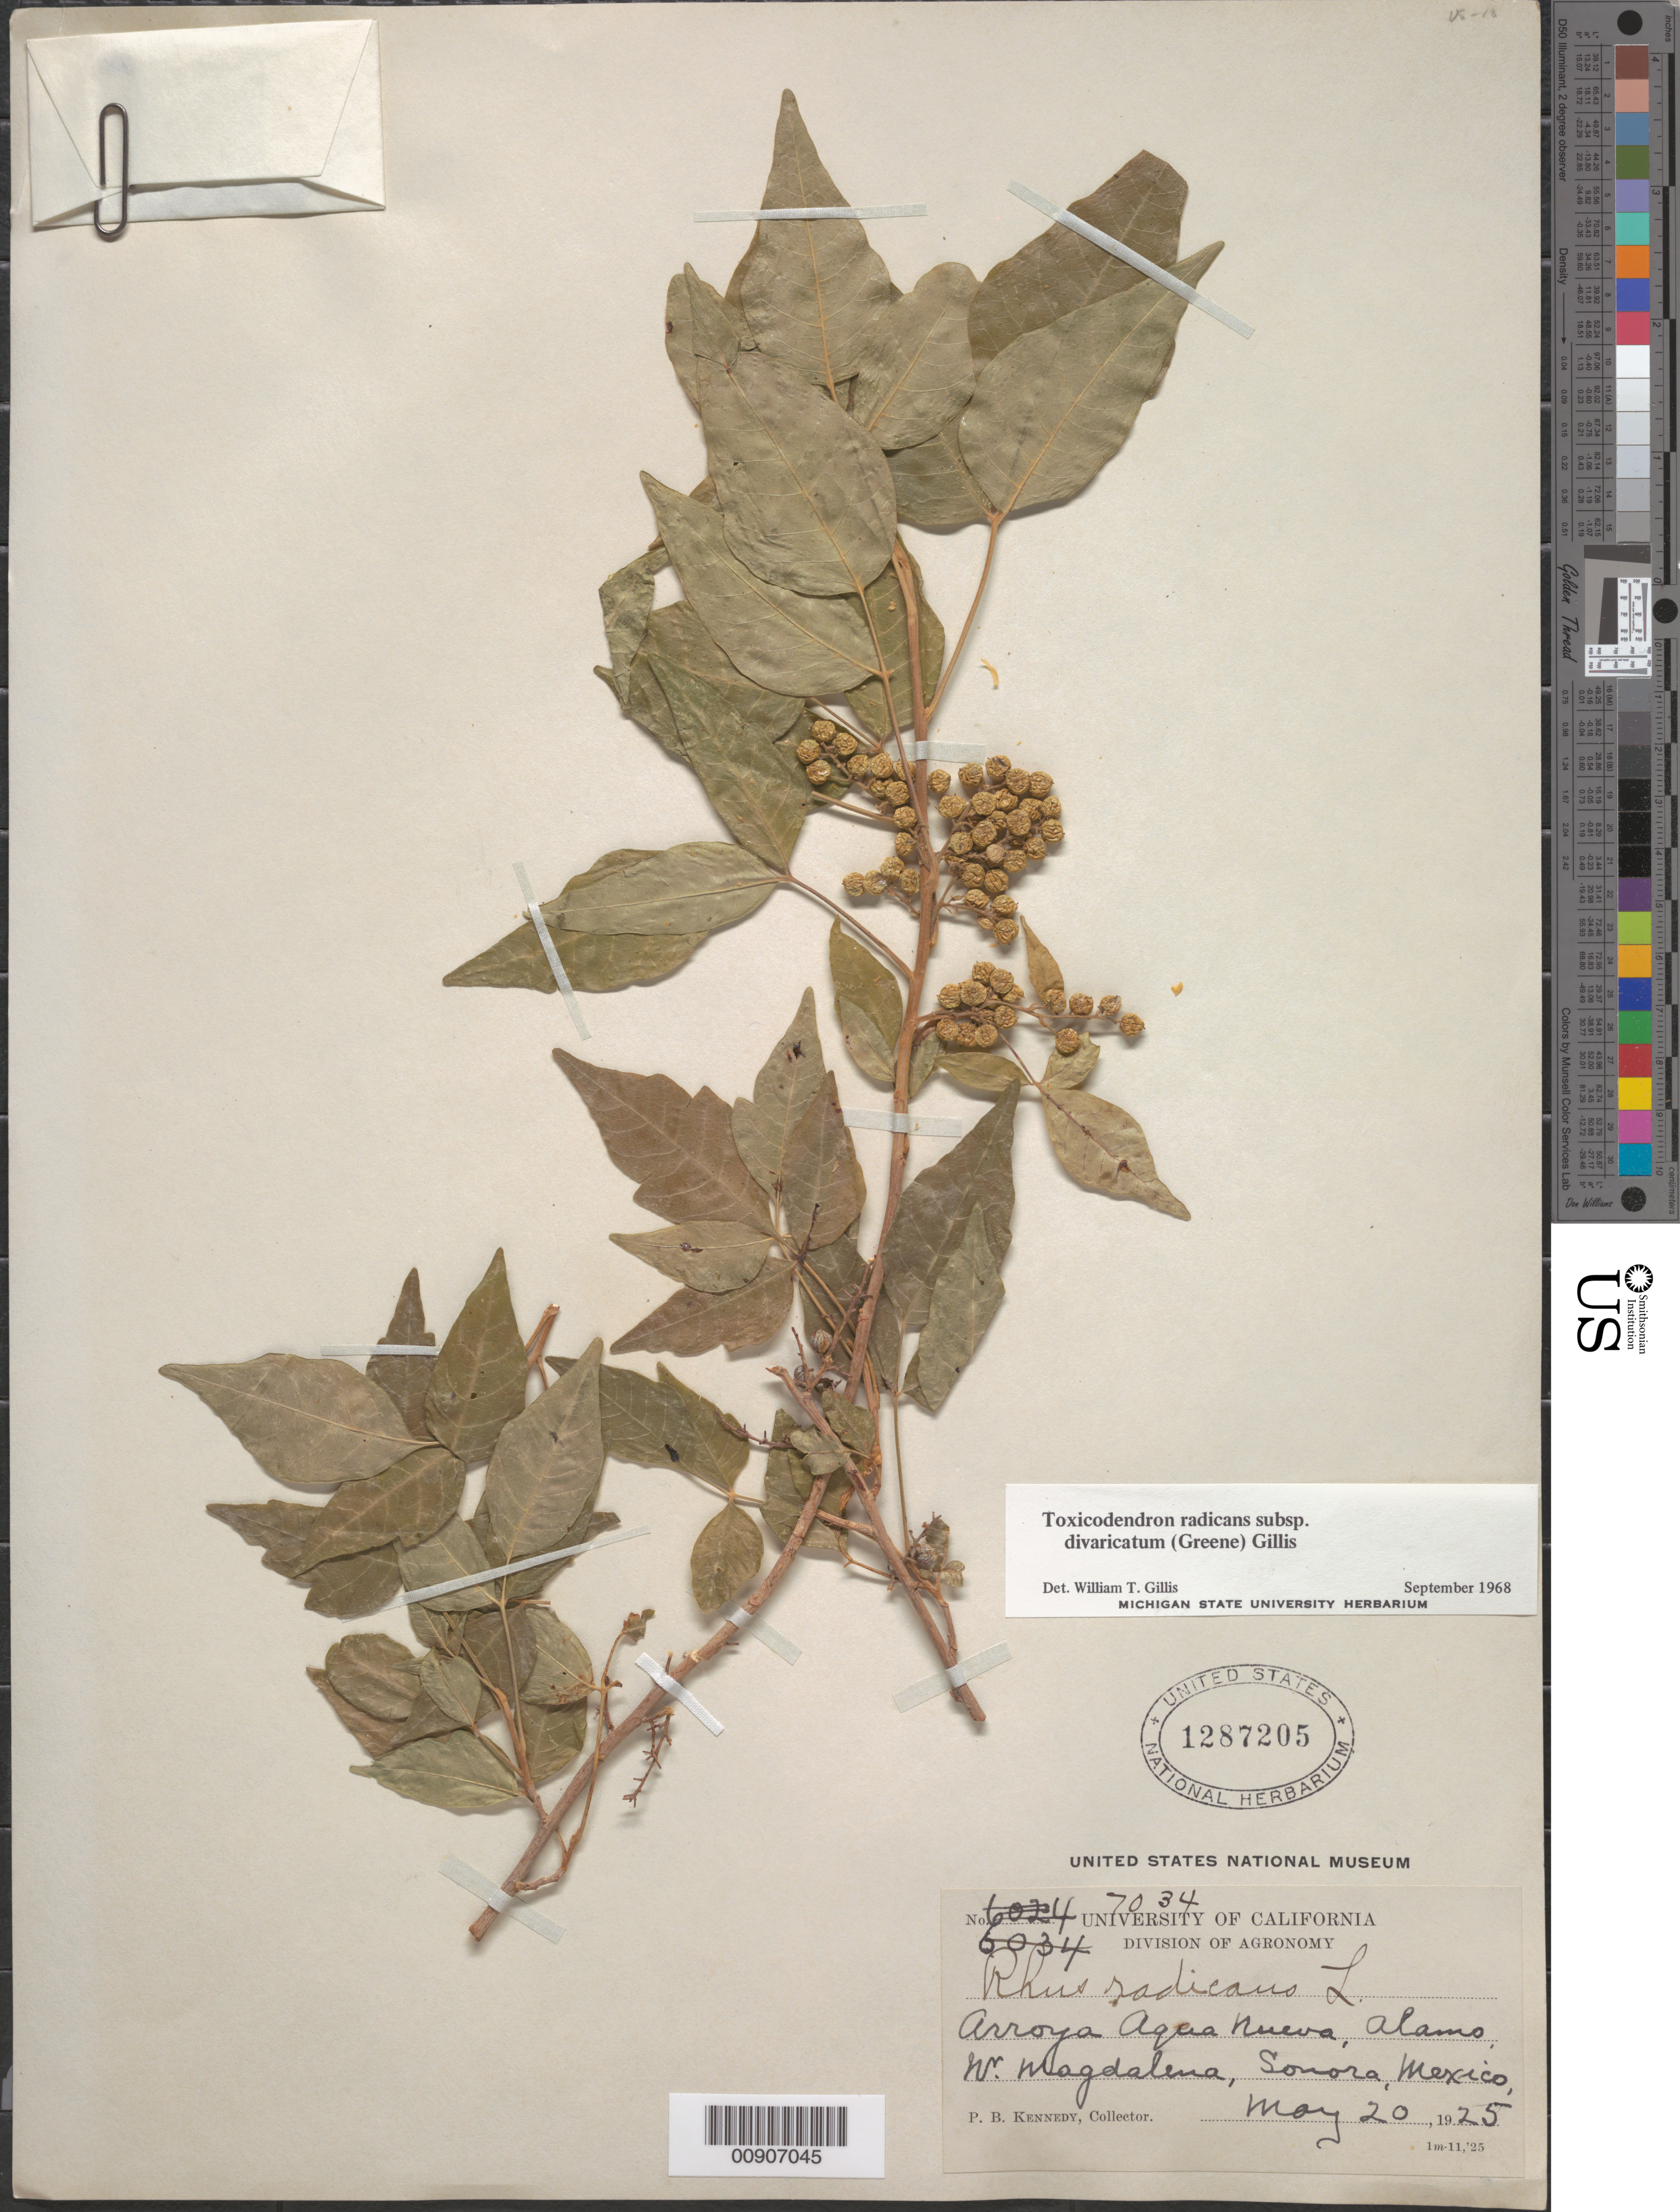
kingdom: Plantae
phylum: Tracheophyta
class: Magnoliopsida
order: Sapindales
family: Anacardiaceae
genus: Toxicodendron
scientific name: Toxicodendron radicans subsp. divaricatum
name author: (Greene) Gillis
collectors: P. B. Kennedy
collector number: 7034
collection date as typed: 20 May 1925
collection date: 1925-05-20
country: Mexico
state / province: Sonora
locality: Arroyo Agua Nueva, Alamo, W. Magdalena, Sonora, Mexico.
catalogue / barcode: US 1287205